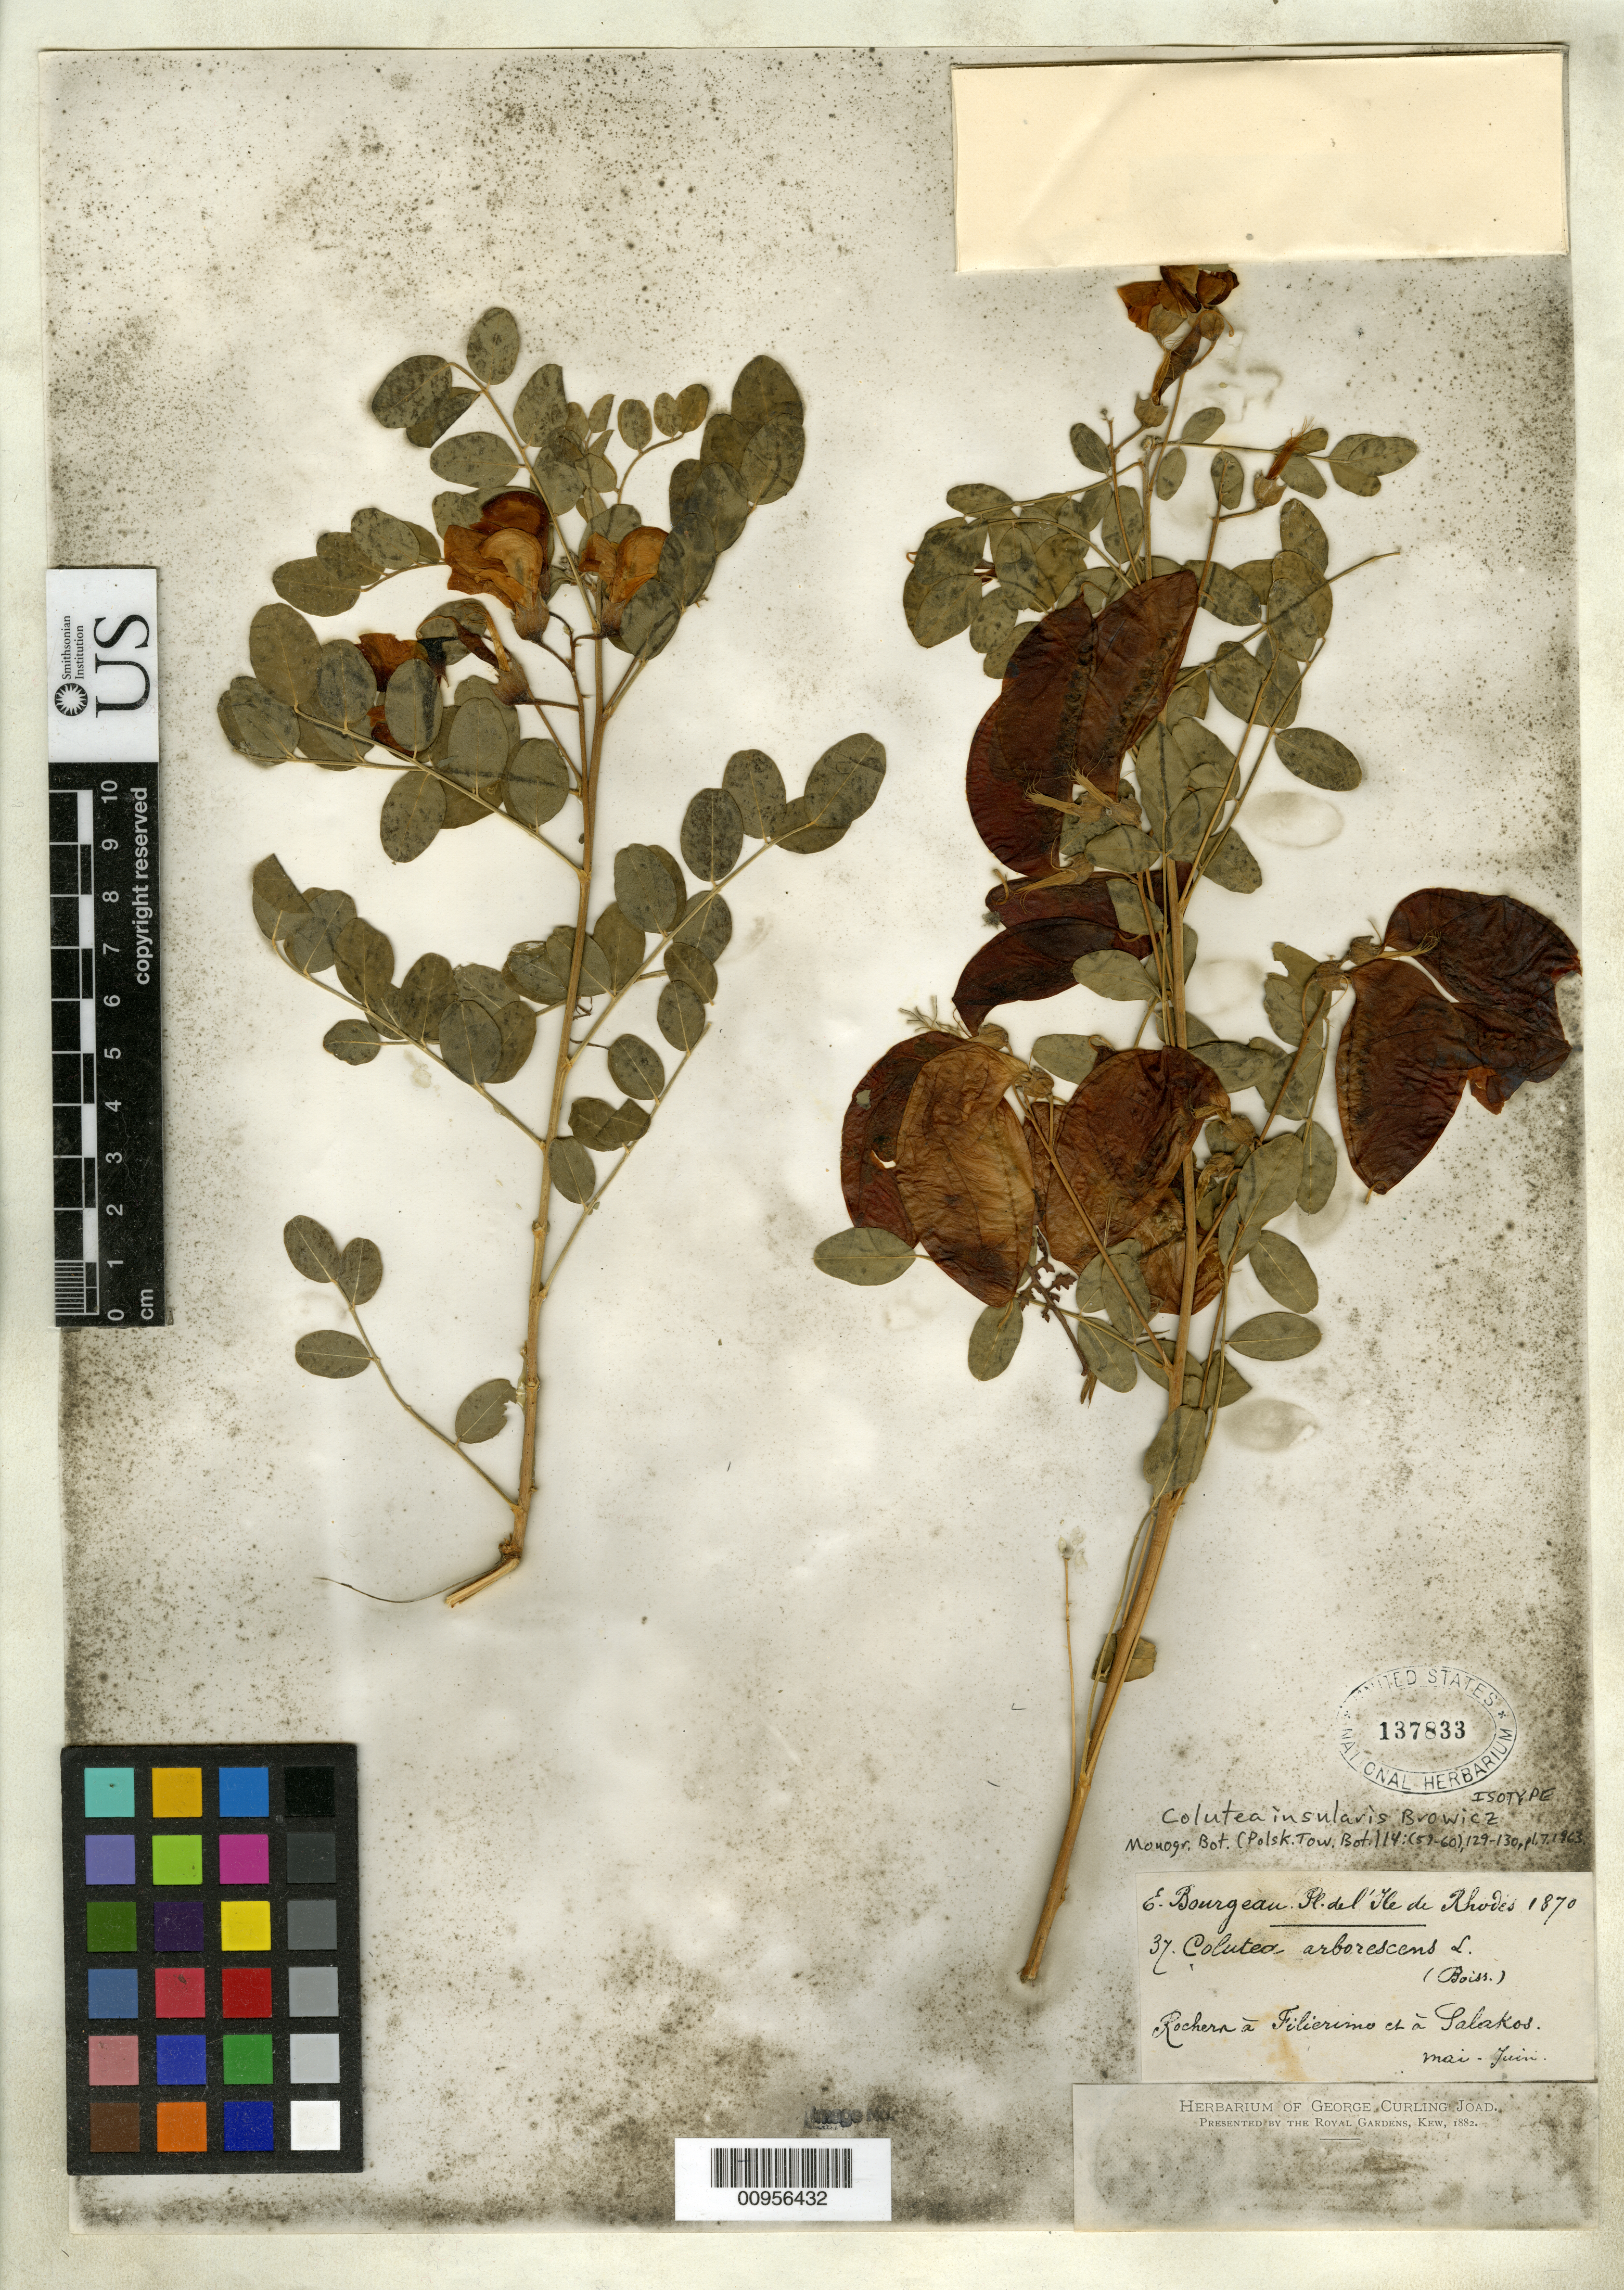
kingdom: Plantae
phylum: Tracheophyta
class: Magnoliopsida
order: Fabales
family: Fabaceae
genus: Colutea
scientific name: Colutea insularis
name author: Browicz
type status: Isotype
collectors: E. Bourgeau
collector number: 37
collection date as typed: May 1870 to -- Jun 1870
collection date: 1870-05/1870-06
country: Greece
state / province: South Aegean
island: Rhodes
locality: Rochers à Filierimo et à Salakos.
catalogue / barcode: US 137833